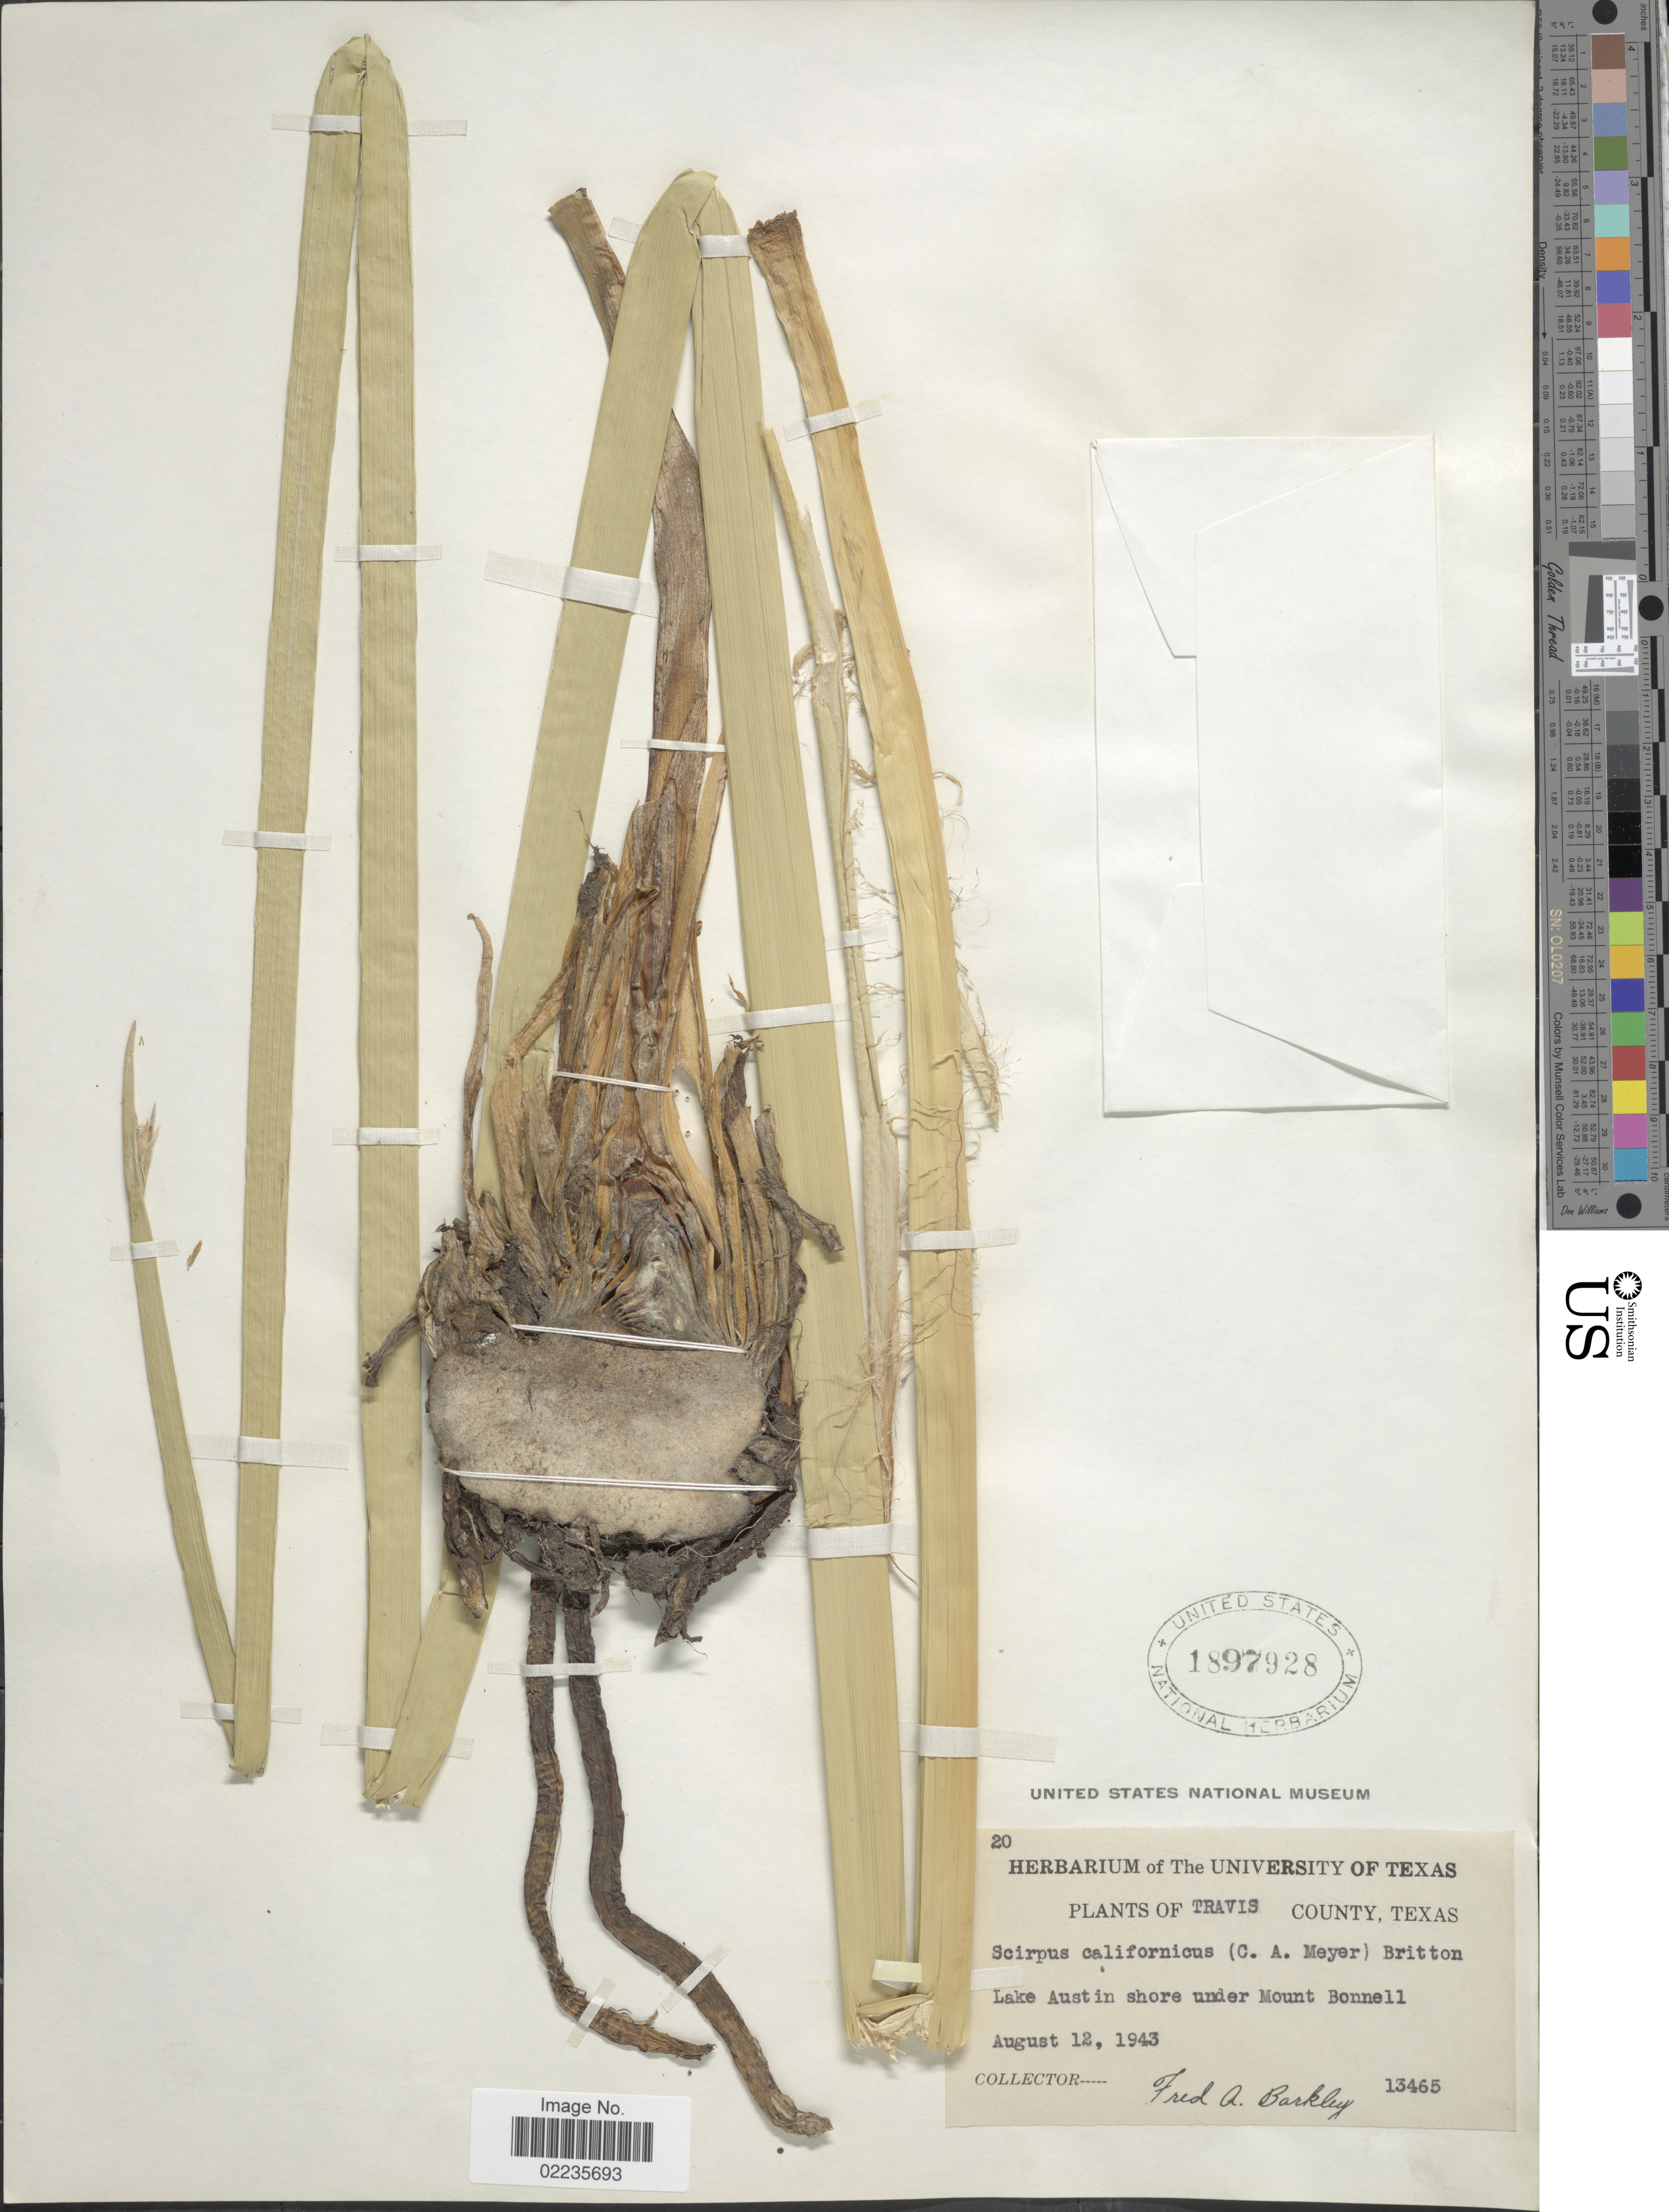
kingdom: Plantae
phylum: Tracheophyta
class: Liliopsida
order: Poales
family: Cyperaceae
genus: Schoenoplectus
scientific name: Schoenoplectus californicus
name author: (C.A. Mey.) Soják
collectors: F. A. Barkley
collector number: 13465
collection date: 1943-08-12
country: United States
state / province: Texas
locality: Travis County, Texas, Lake Austin shore under Mount Bonnell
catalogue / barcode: US 1897928